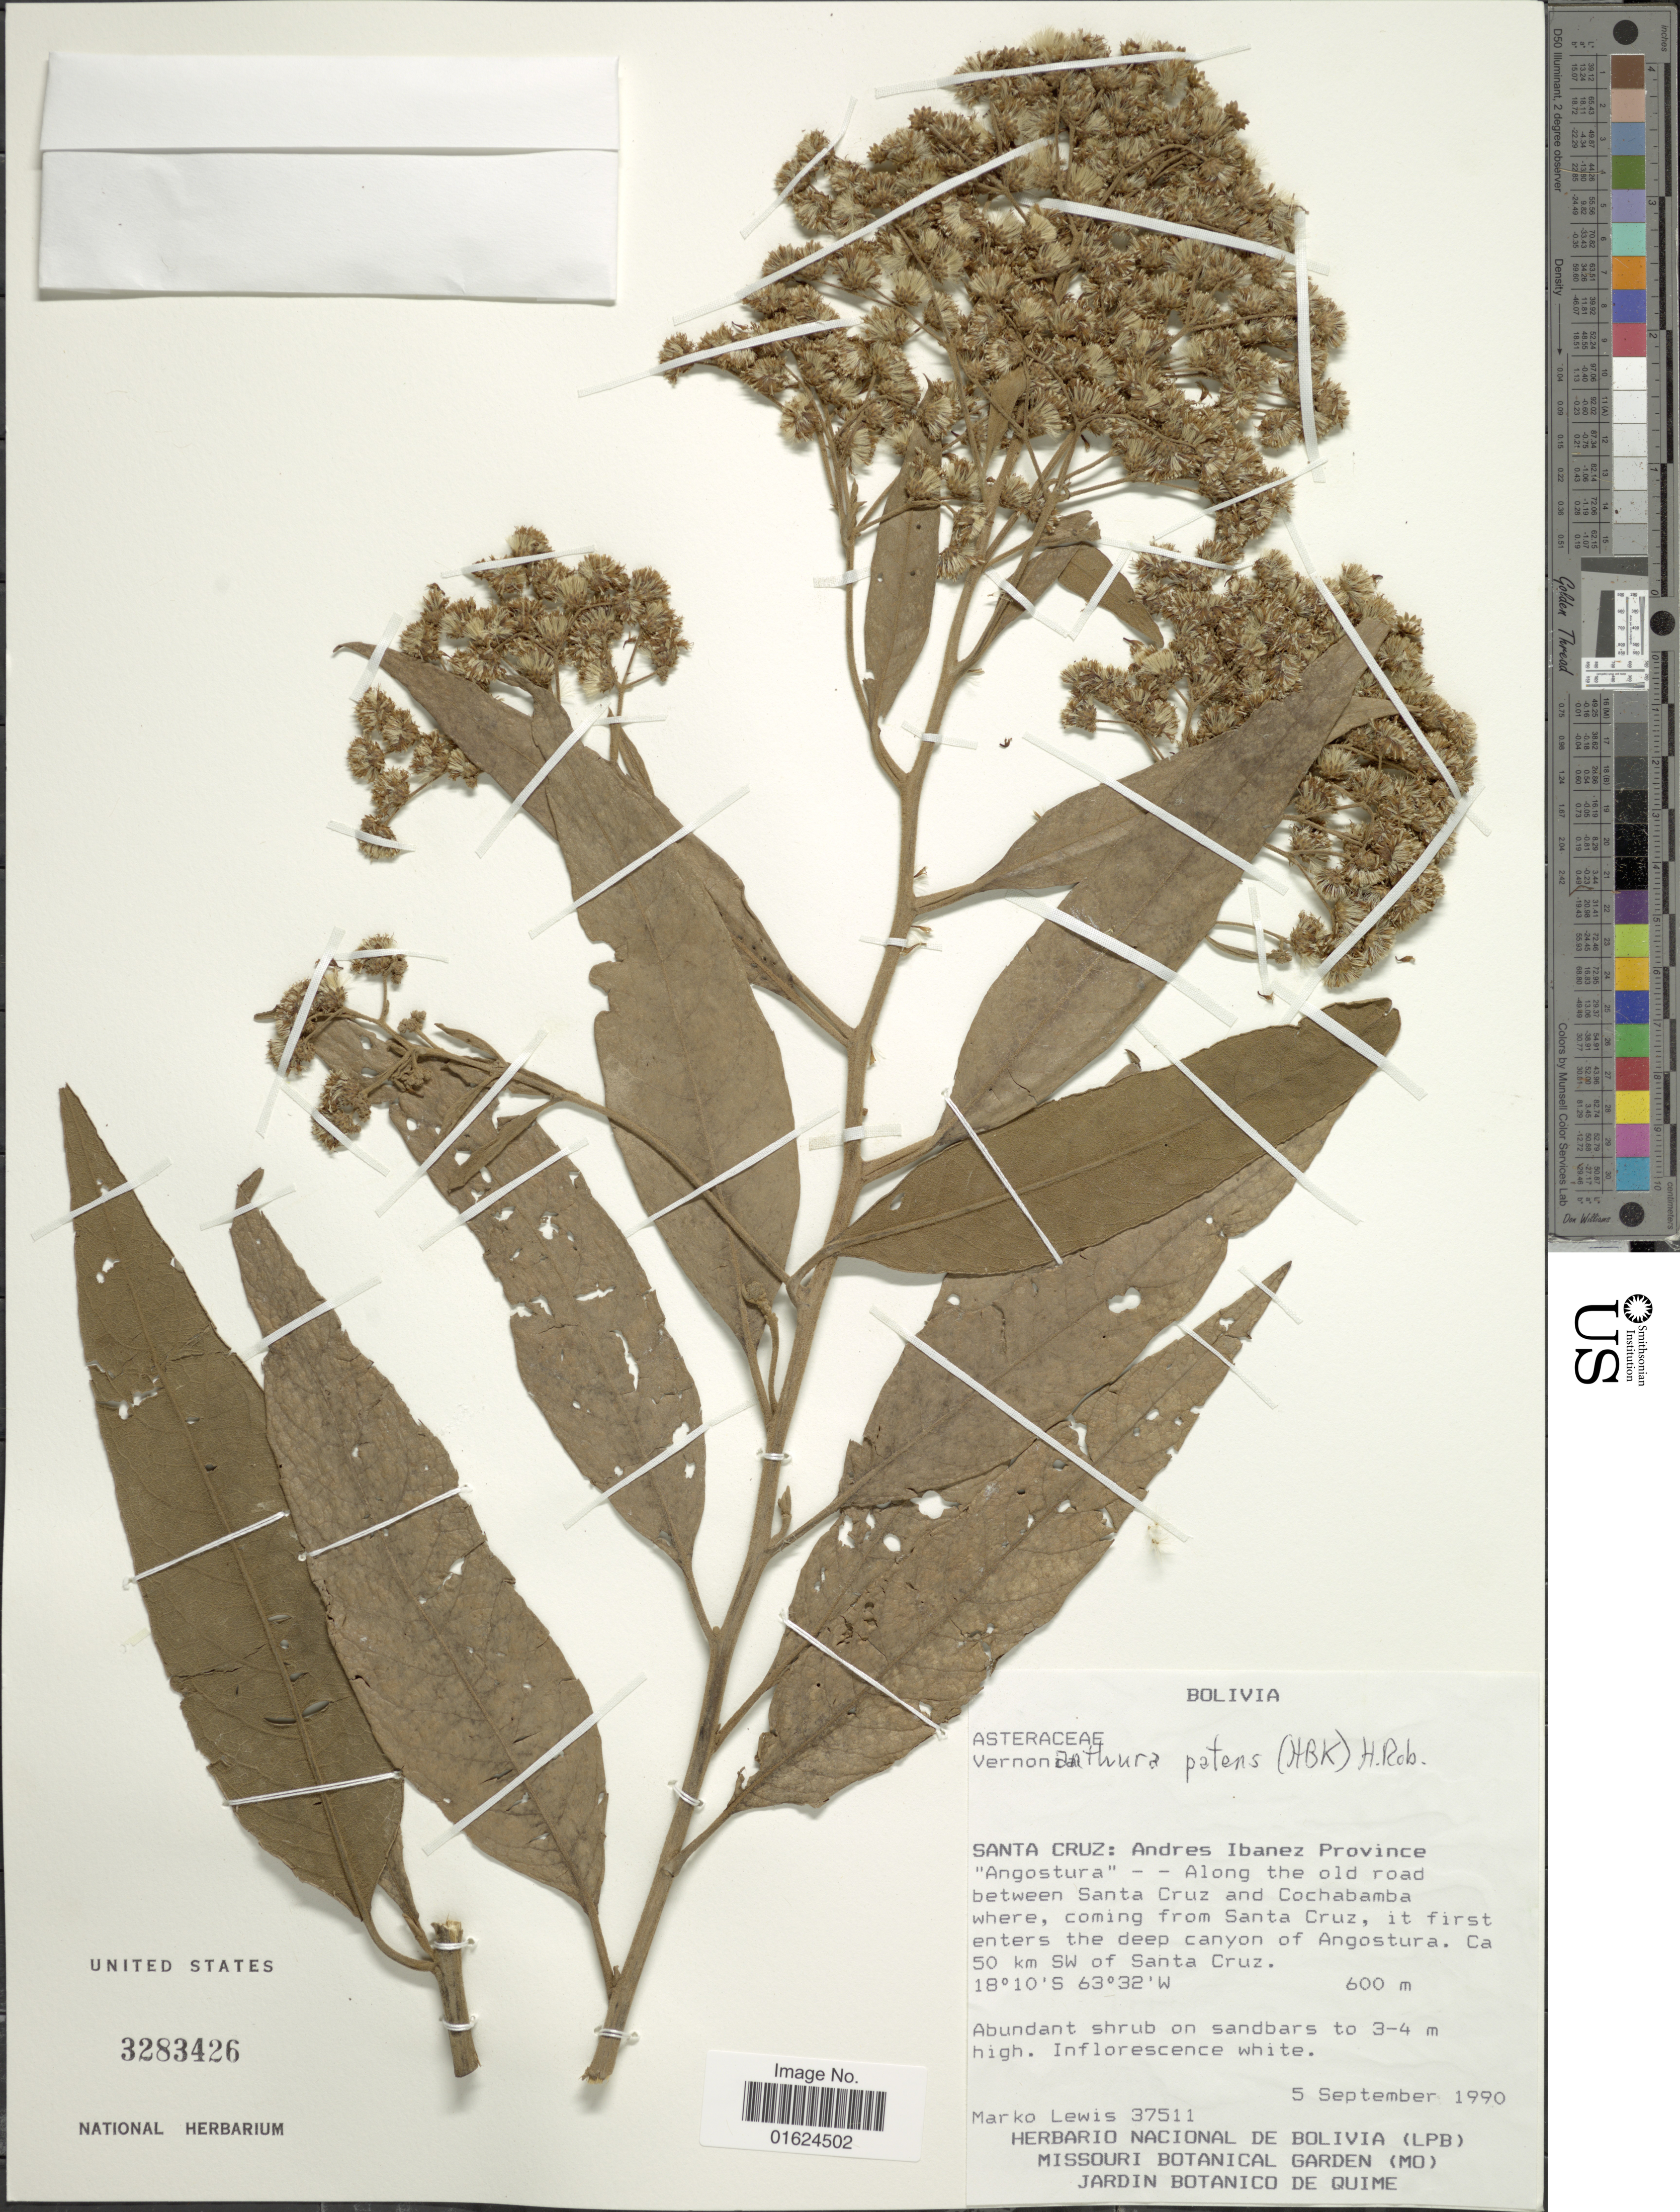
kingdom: Plantae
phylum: Tracheophyta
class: Magnoliopsida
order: Asterales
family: Asteraceae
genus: Vernonanthura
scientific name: Vernonanthura patens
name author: (Kunth) H. Rob.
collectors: M. A. Lewis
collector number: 37511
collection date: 1990-09-05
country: Bolivia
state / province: Santa Cruz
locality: Andres Ibanez Province 'Angostura' - - Along the old road between Santa Cruz and Cochabamba whre, coming from Santa Cruz, it first enters the deep canyon of Angostura, Ca. 50 km km SW of Santa Cruz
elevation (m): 600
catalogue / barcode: US 3283426